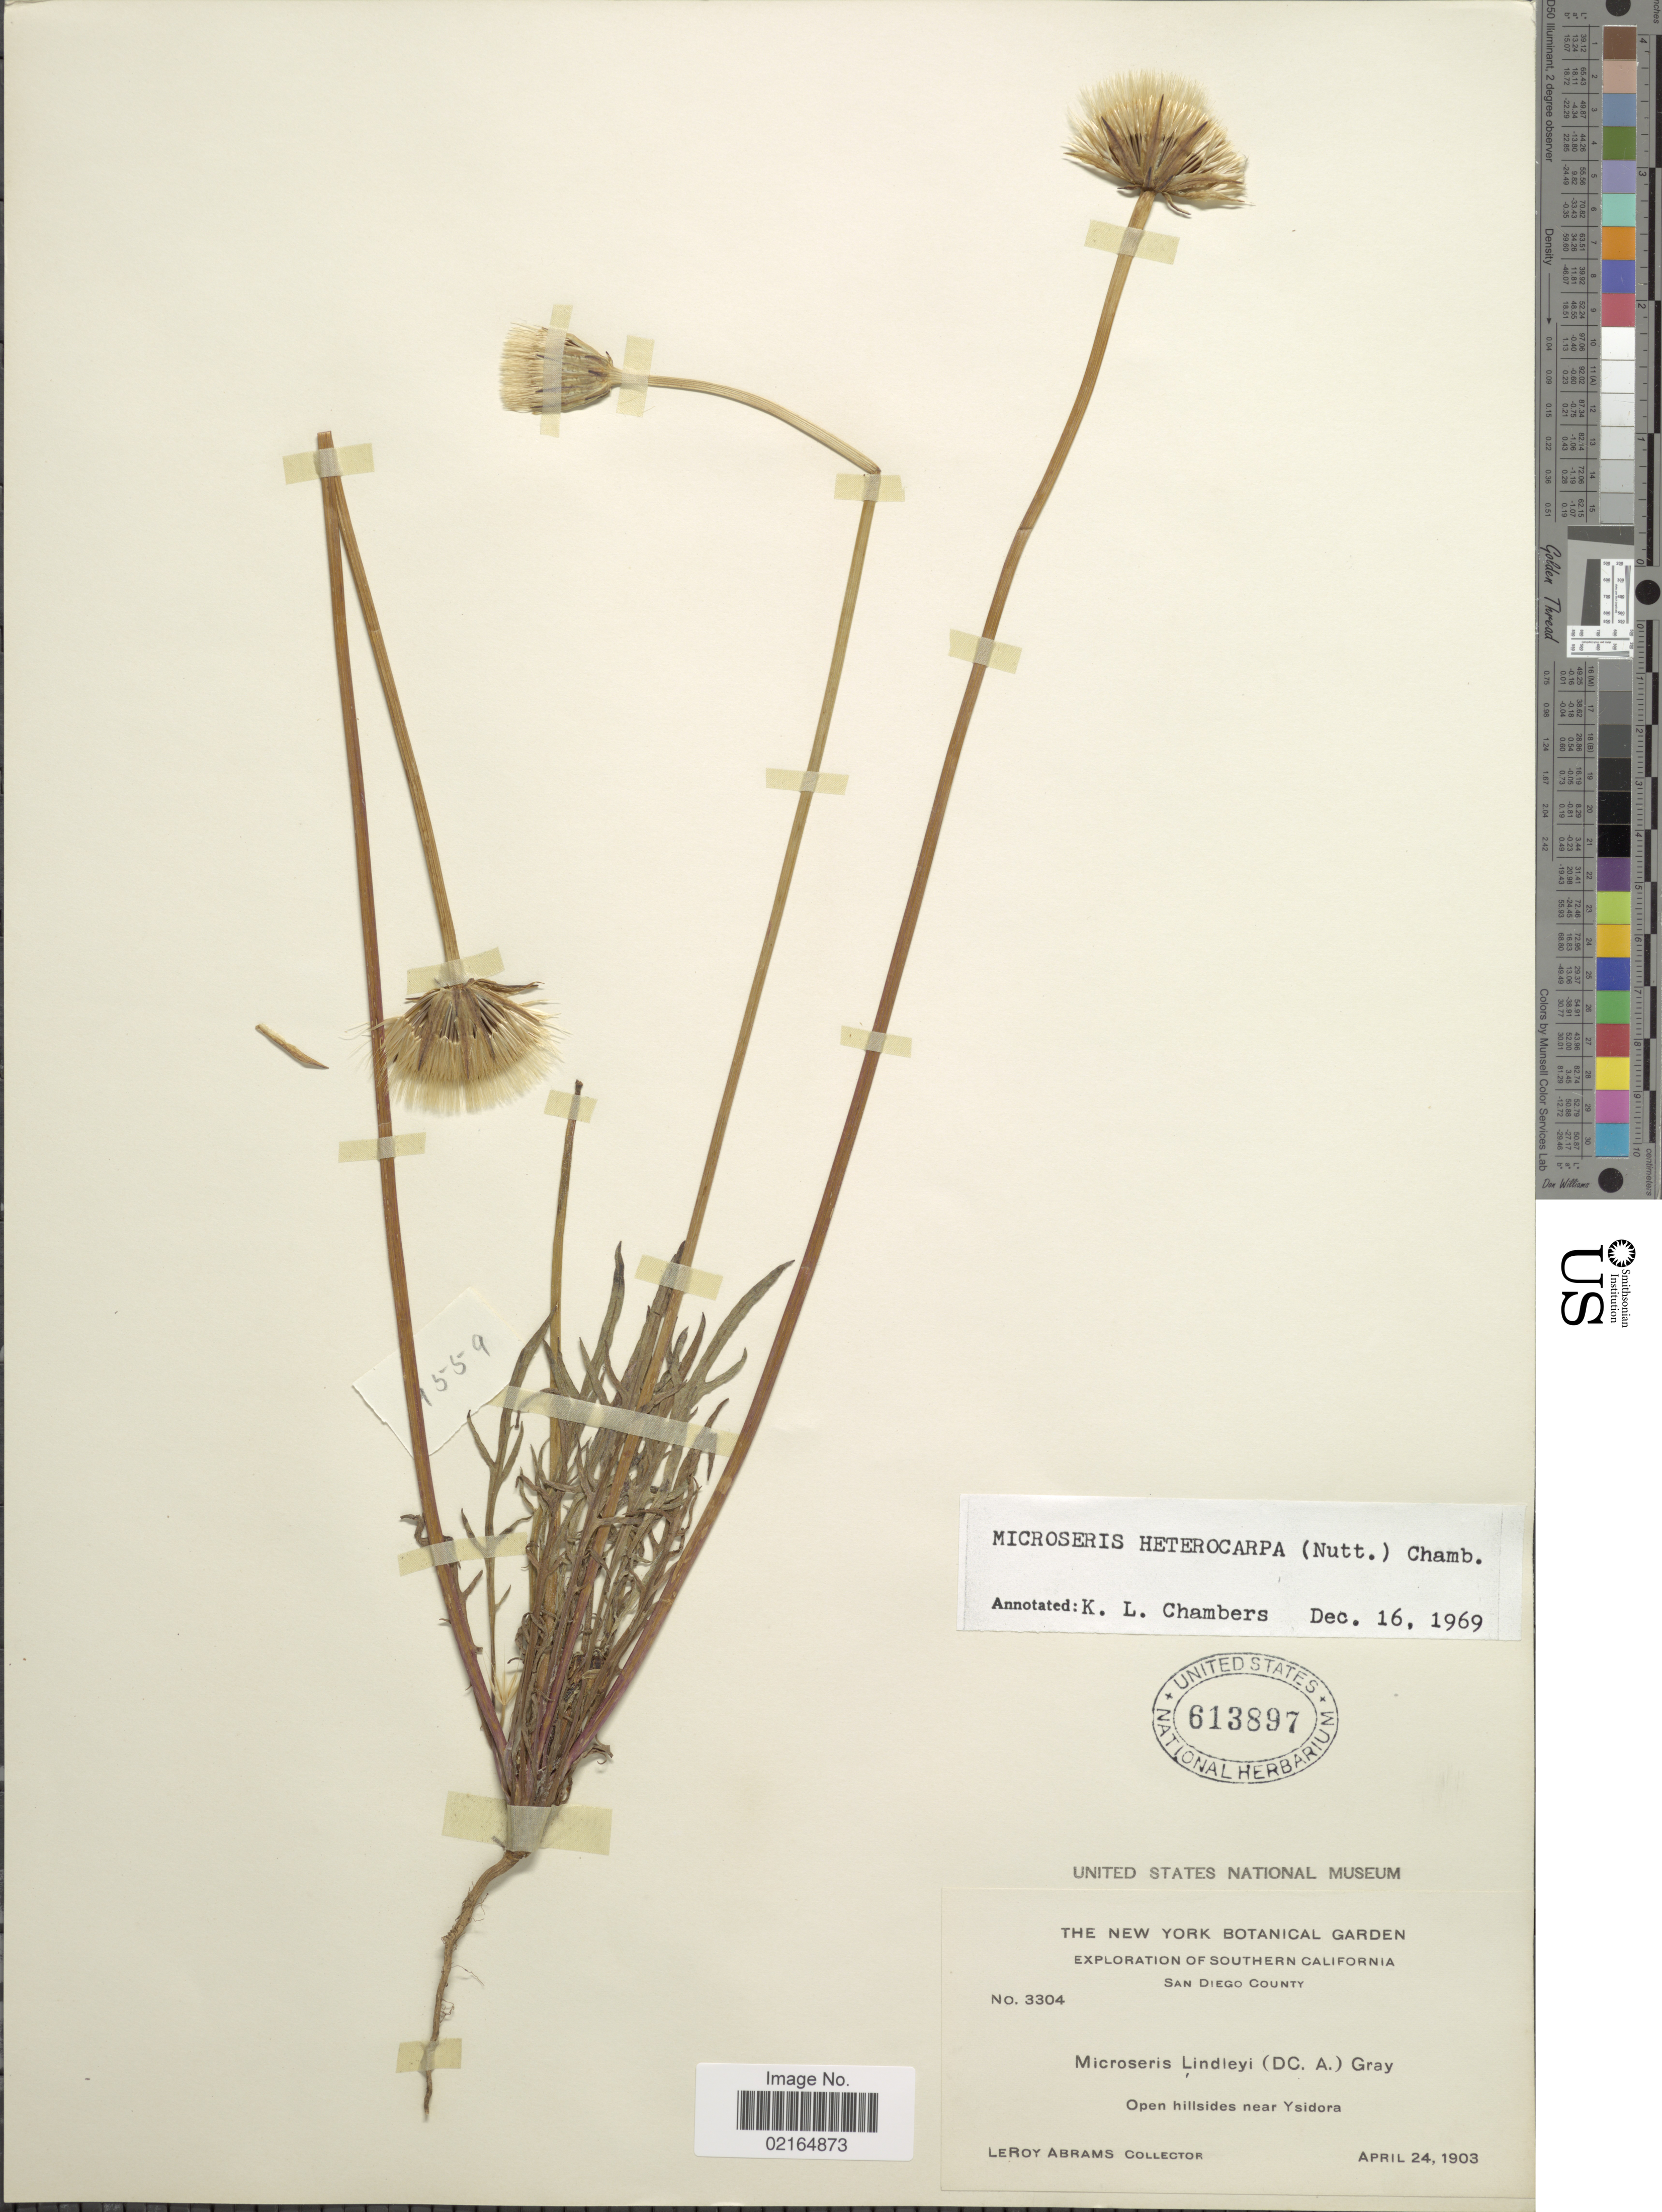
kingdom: Plantae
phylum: Tracheophyta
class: Magnoliopsida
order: Asterales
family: Asteraceae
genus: Microseris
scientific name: Microseris heterocarpa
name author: (Nutt.) K.L. Chambers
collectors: L. Abrams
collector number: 3304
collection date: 1903-04-24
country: United States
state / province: California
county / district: San Diego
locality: Southern California, San Diego County, open hillsides near Ysidora.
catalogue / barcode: US 613897